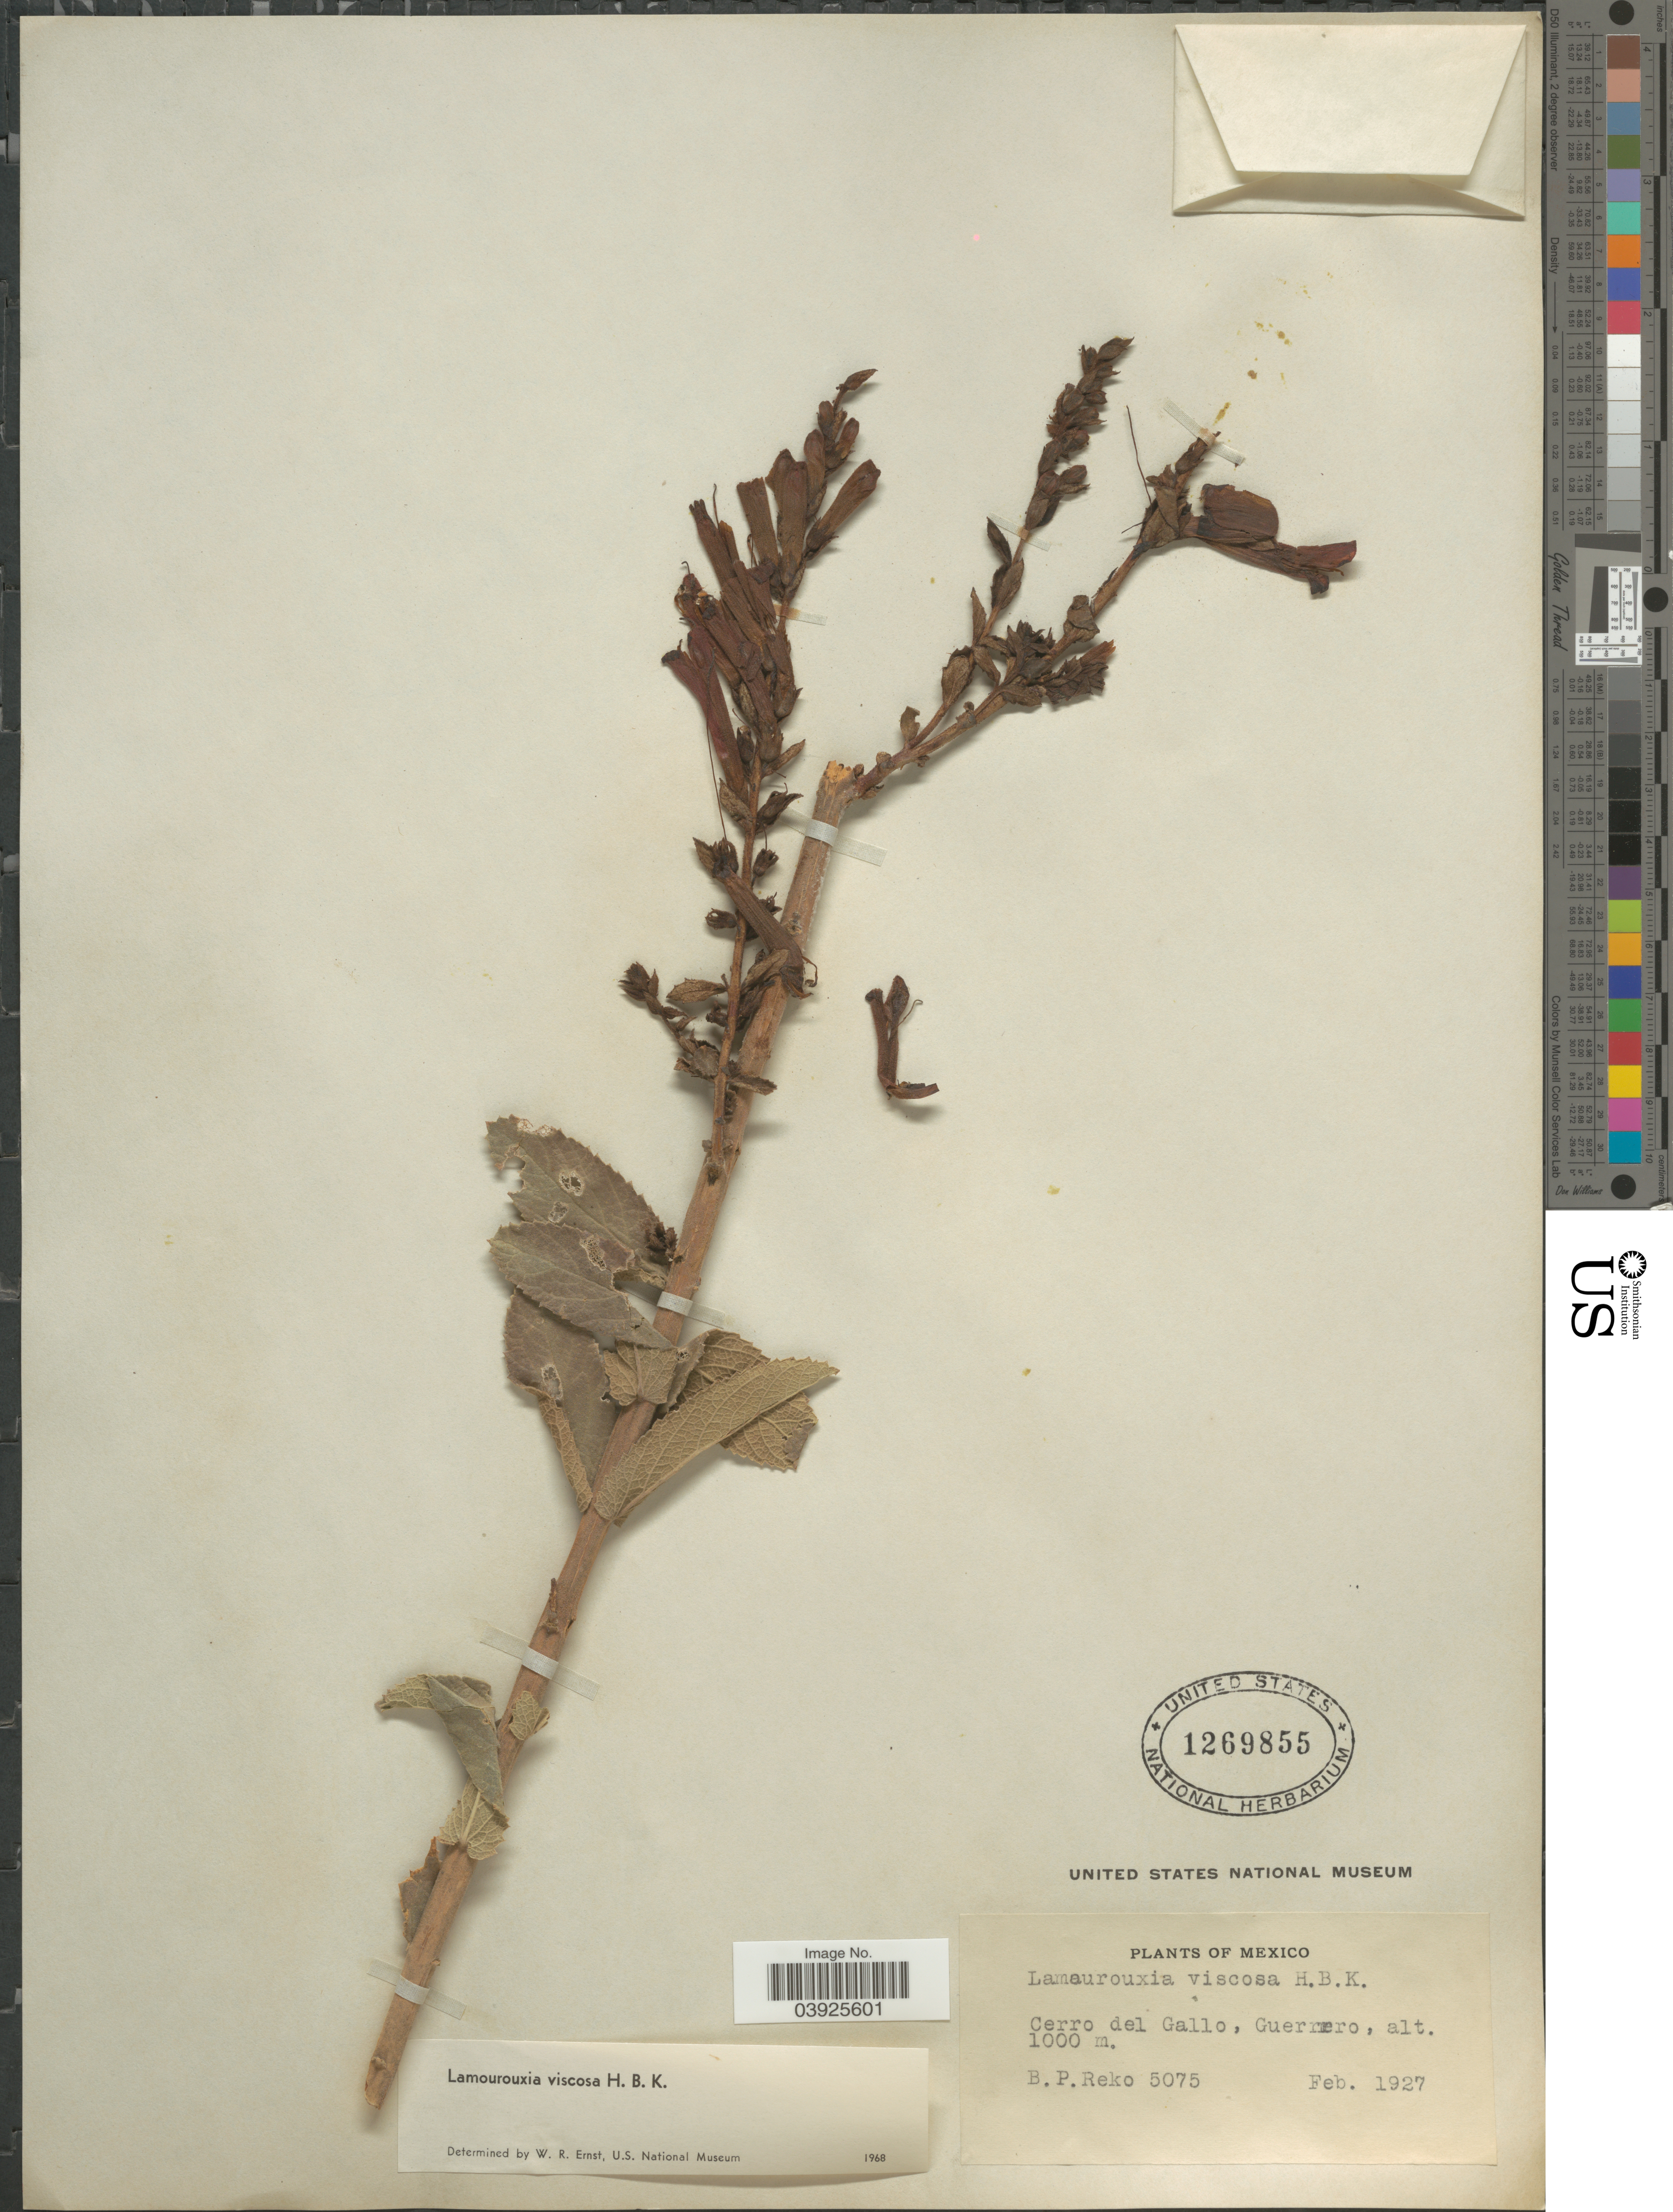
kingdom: Plantae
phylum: Tracheophyta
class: Magnoliopsida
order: Lamiales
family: Orobanchaceae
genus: Lamourouxia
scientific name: Lamourouxia viscosa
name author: Kunth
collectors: B. P. Reko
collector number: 5075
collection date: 1927-02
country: Mexico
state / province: Guerrero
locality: Cerro del Gallo.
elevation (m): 1000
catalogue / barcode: US 1269855